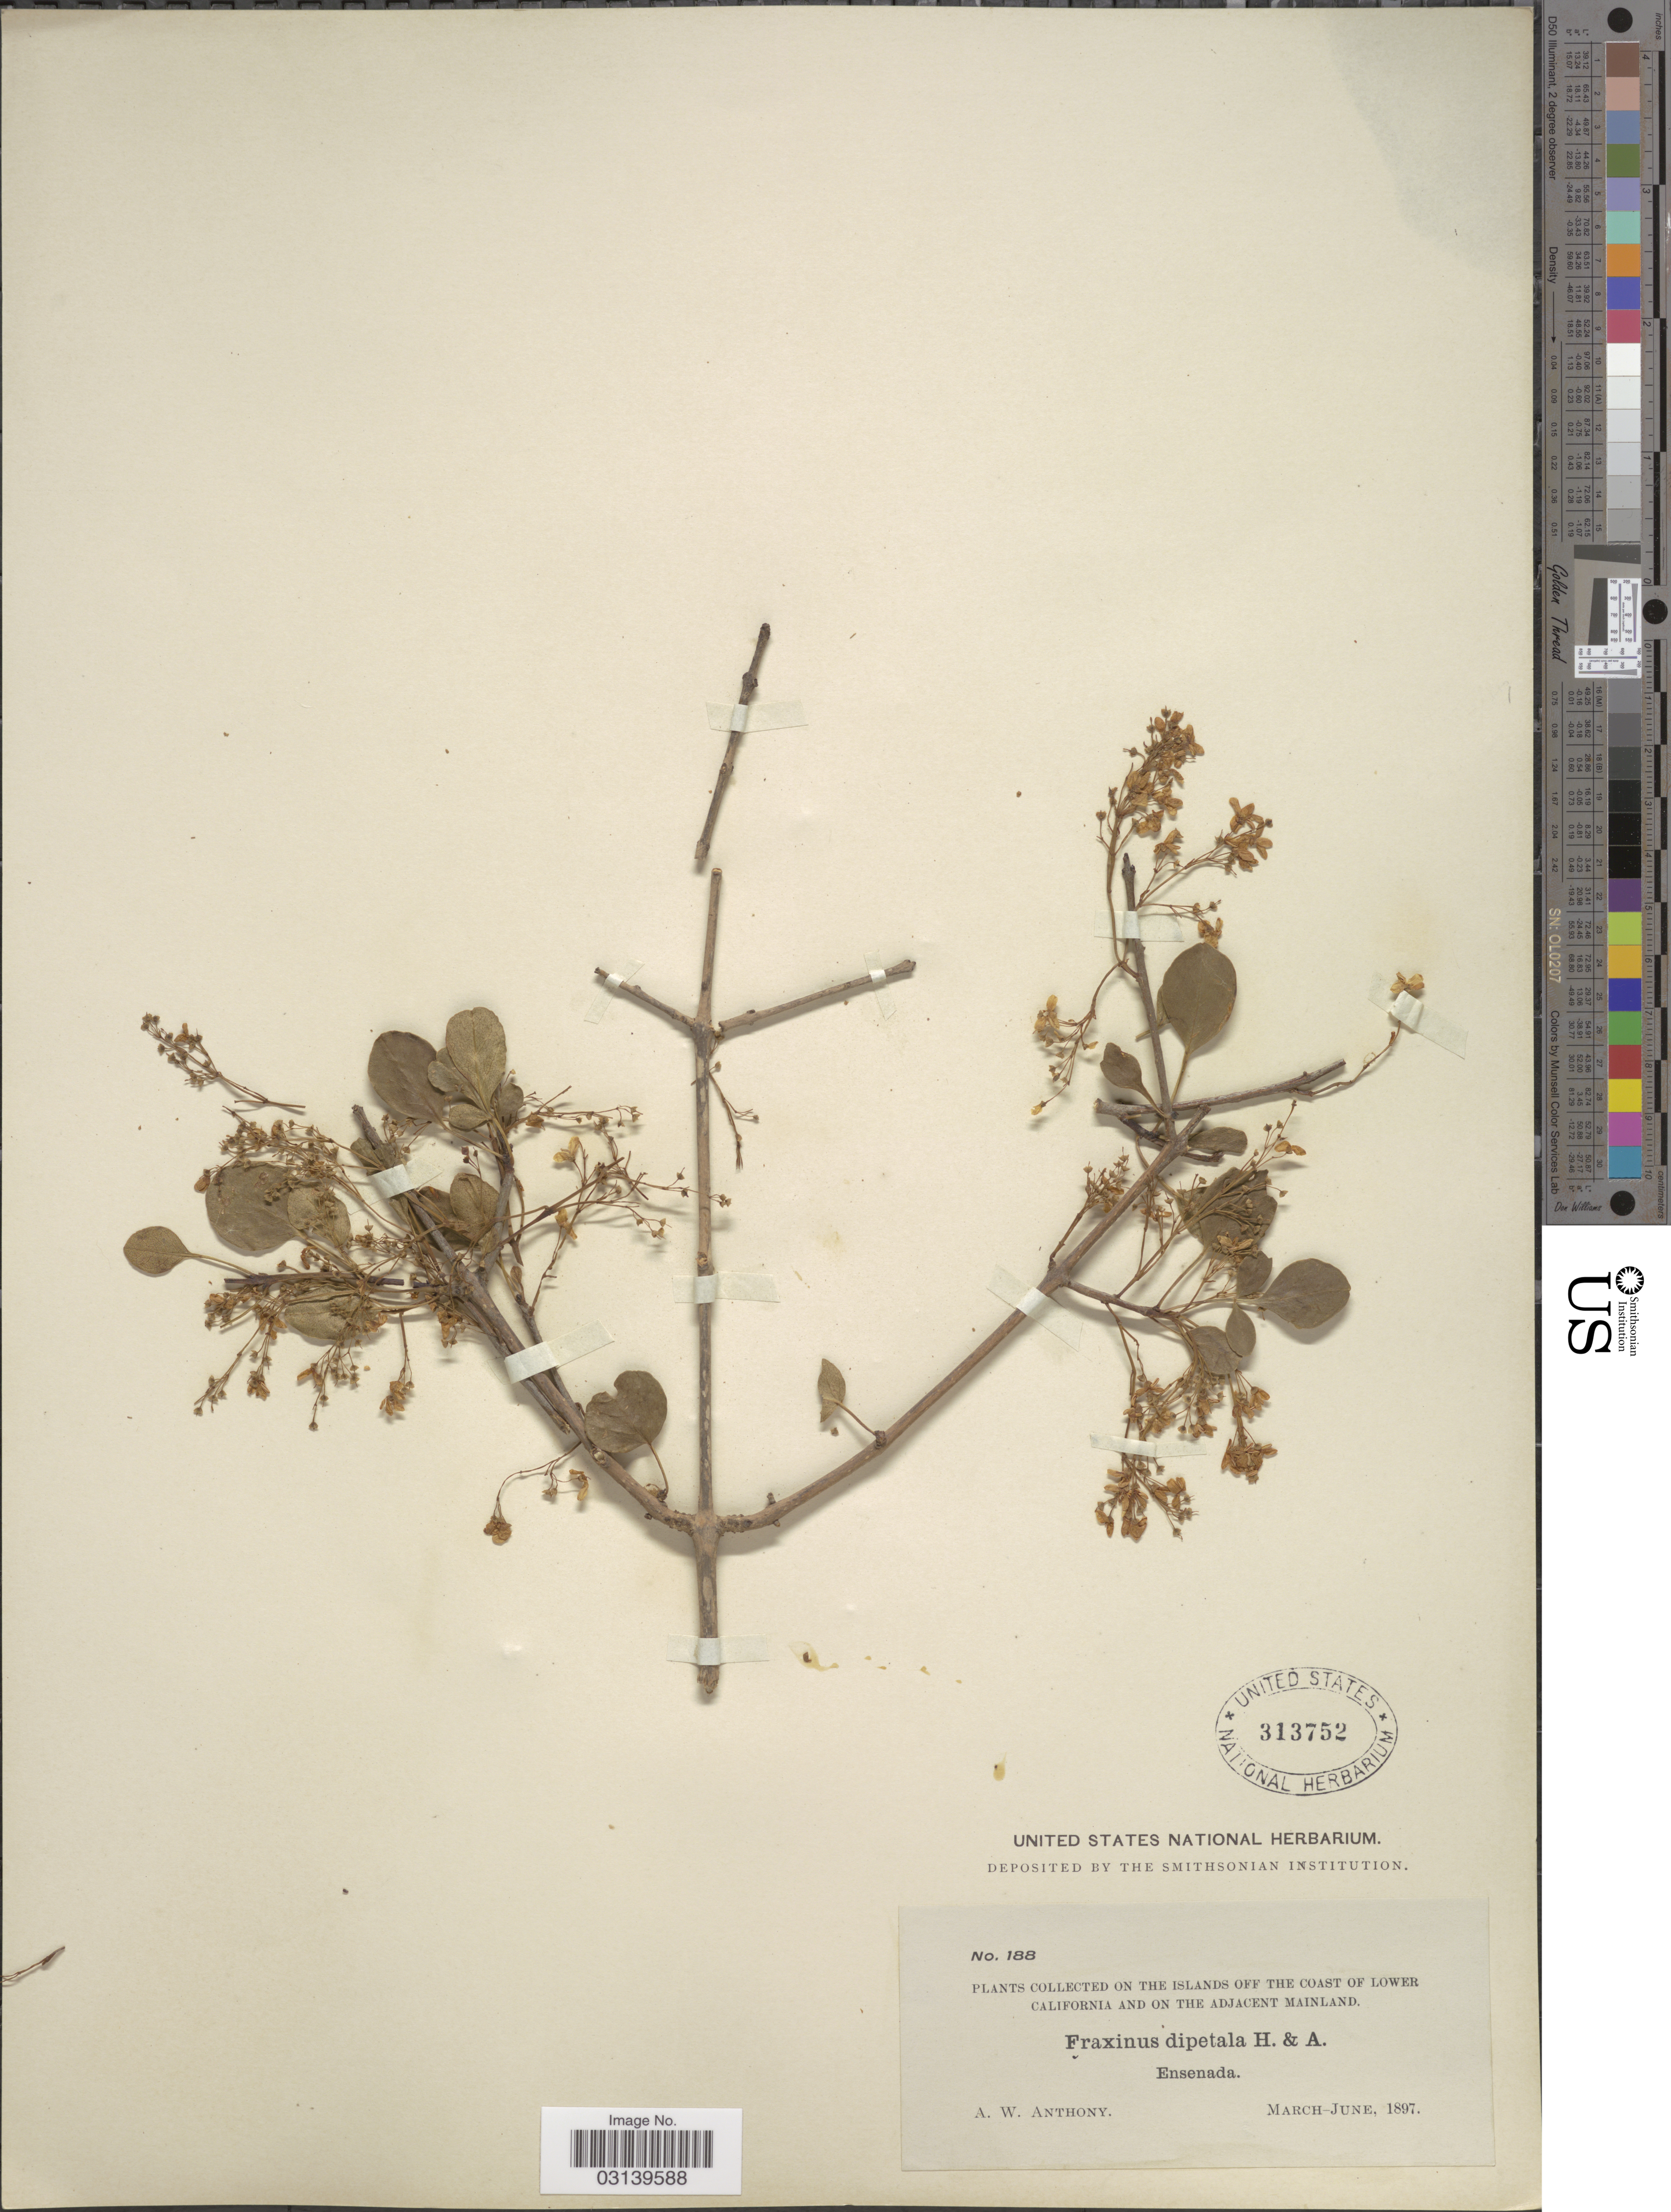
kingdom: Plantae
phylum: Tracheophyta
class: Magnoliopsida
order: Lamiales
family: Oleaceae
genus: Fraxinus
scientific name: Fraxinus dipetala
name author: Hook. & Arn.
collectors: A. W. Anthony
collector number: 188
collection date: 1897-03/1897-06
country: Mexico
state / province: Baja California Norte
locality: On the Island off the coast of Lower California and on the Adjacent Mainland, Ensenada.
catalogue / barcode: US 313752